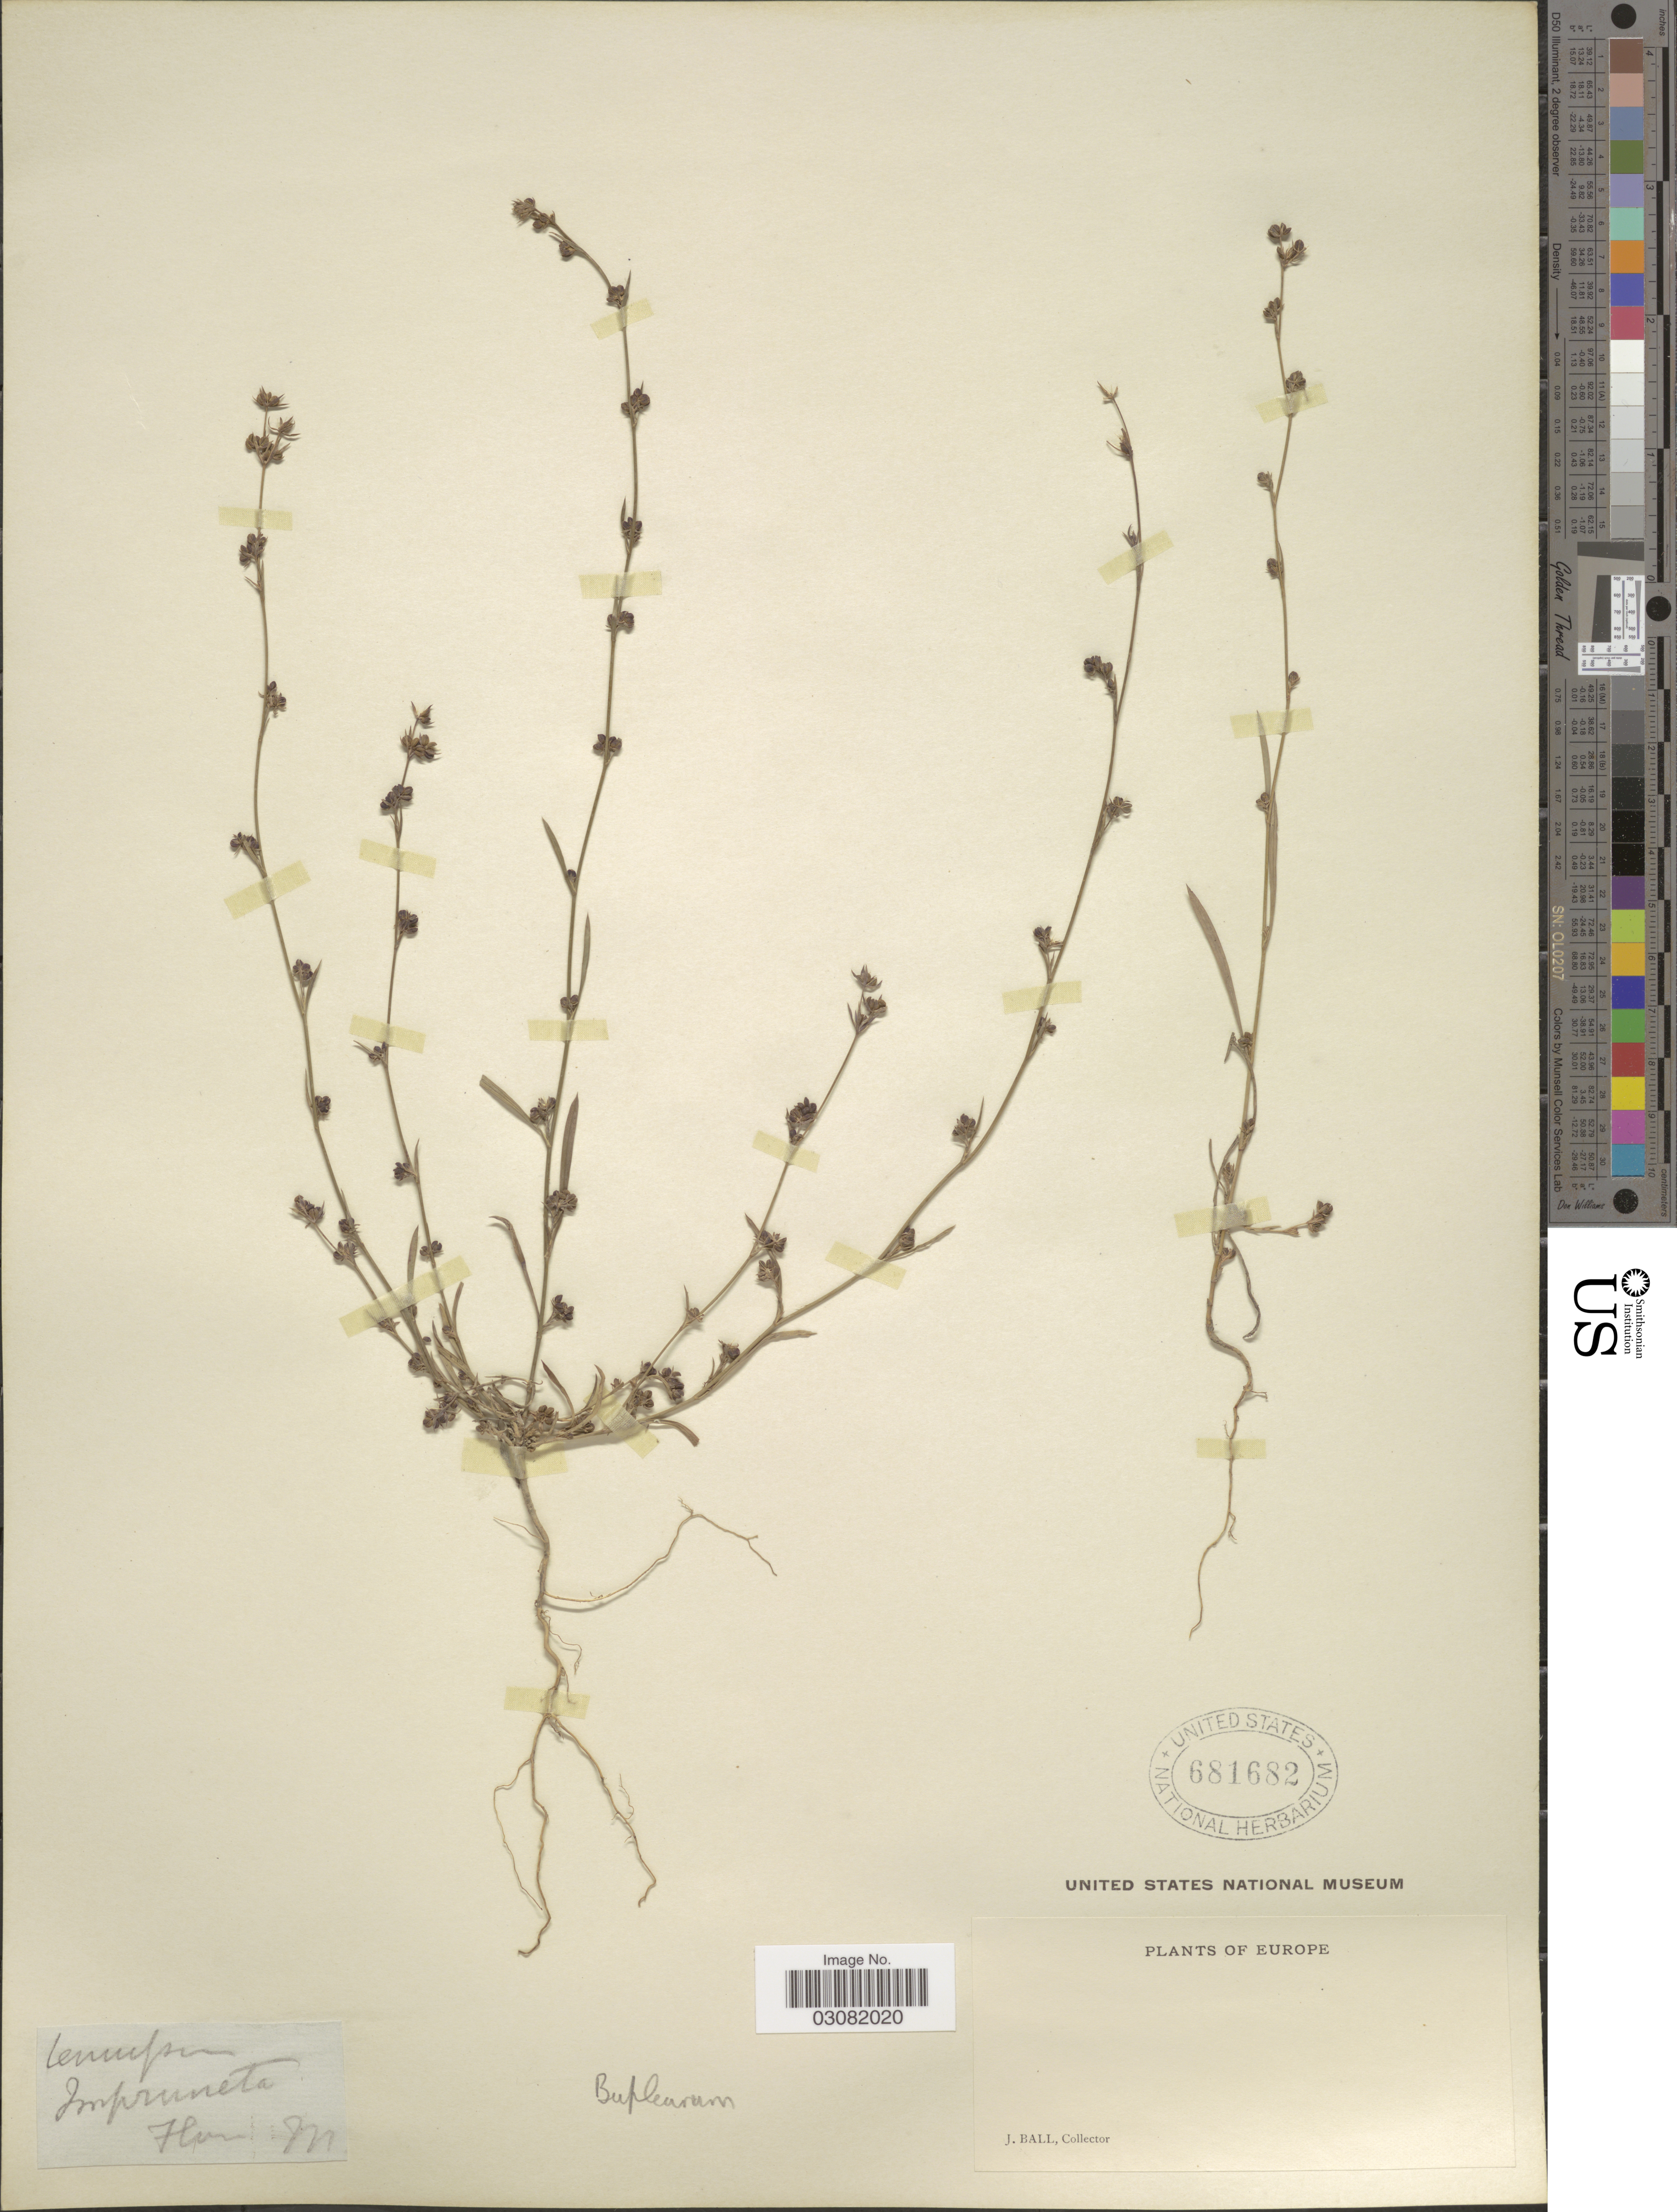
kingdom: Plantae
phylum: Tracheophyta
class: Magnoliopsida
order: Apiales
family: Apiaceae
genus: Bupleurum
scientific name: Bupleurum sp.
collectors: J. Ball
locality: Hun M. [interpreted] Europe.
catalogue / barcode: US 681682